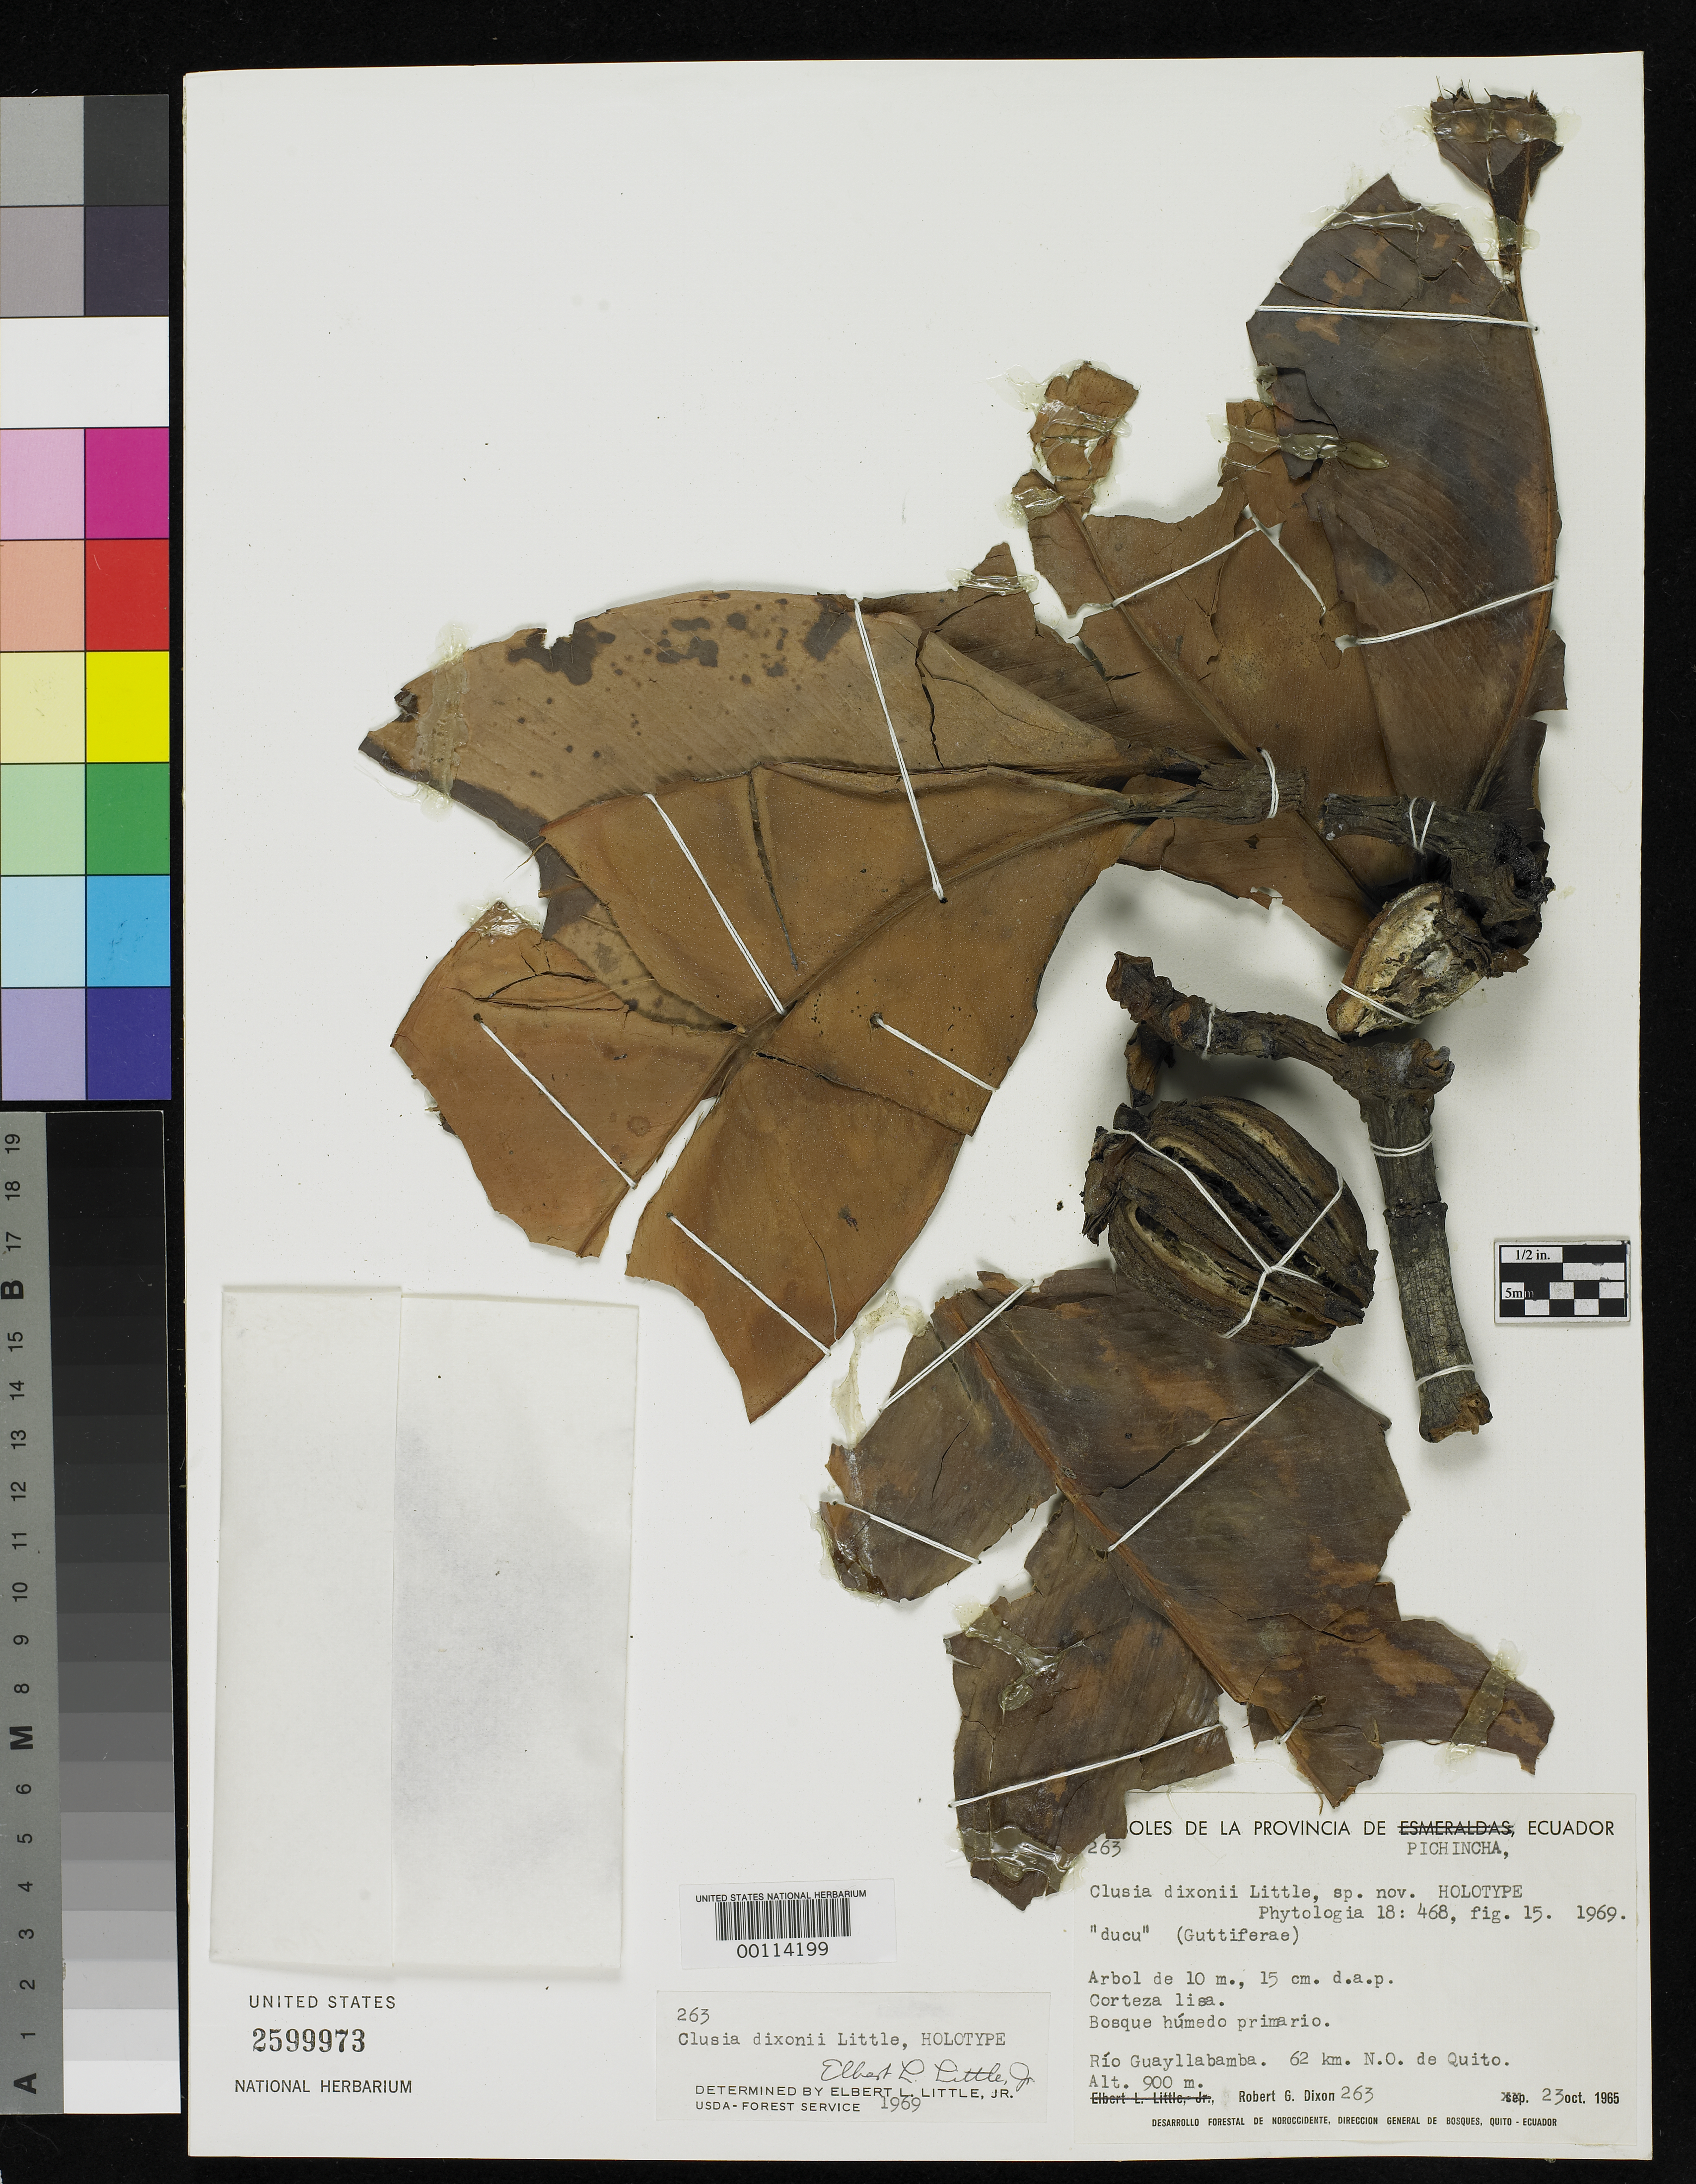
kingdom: Plantae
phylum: Tracheophyta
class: Magnoliopsida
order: Malpighiales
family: Clusiaceae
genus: Clusia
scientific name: Clusia dixonii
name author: Little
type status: Holotype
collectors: R. G. Dixon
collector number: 263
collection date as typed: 23 Oct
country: Ecuador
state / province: Pichincha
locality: Rio Guayllabamba.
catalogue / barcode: US 2599973